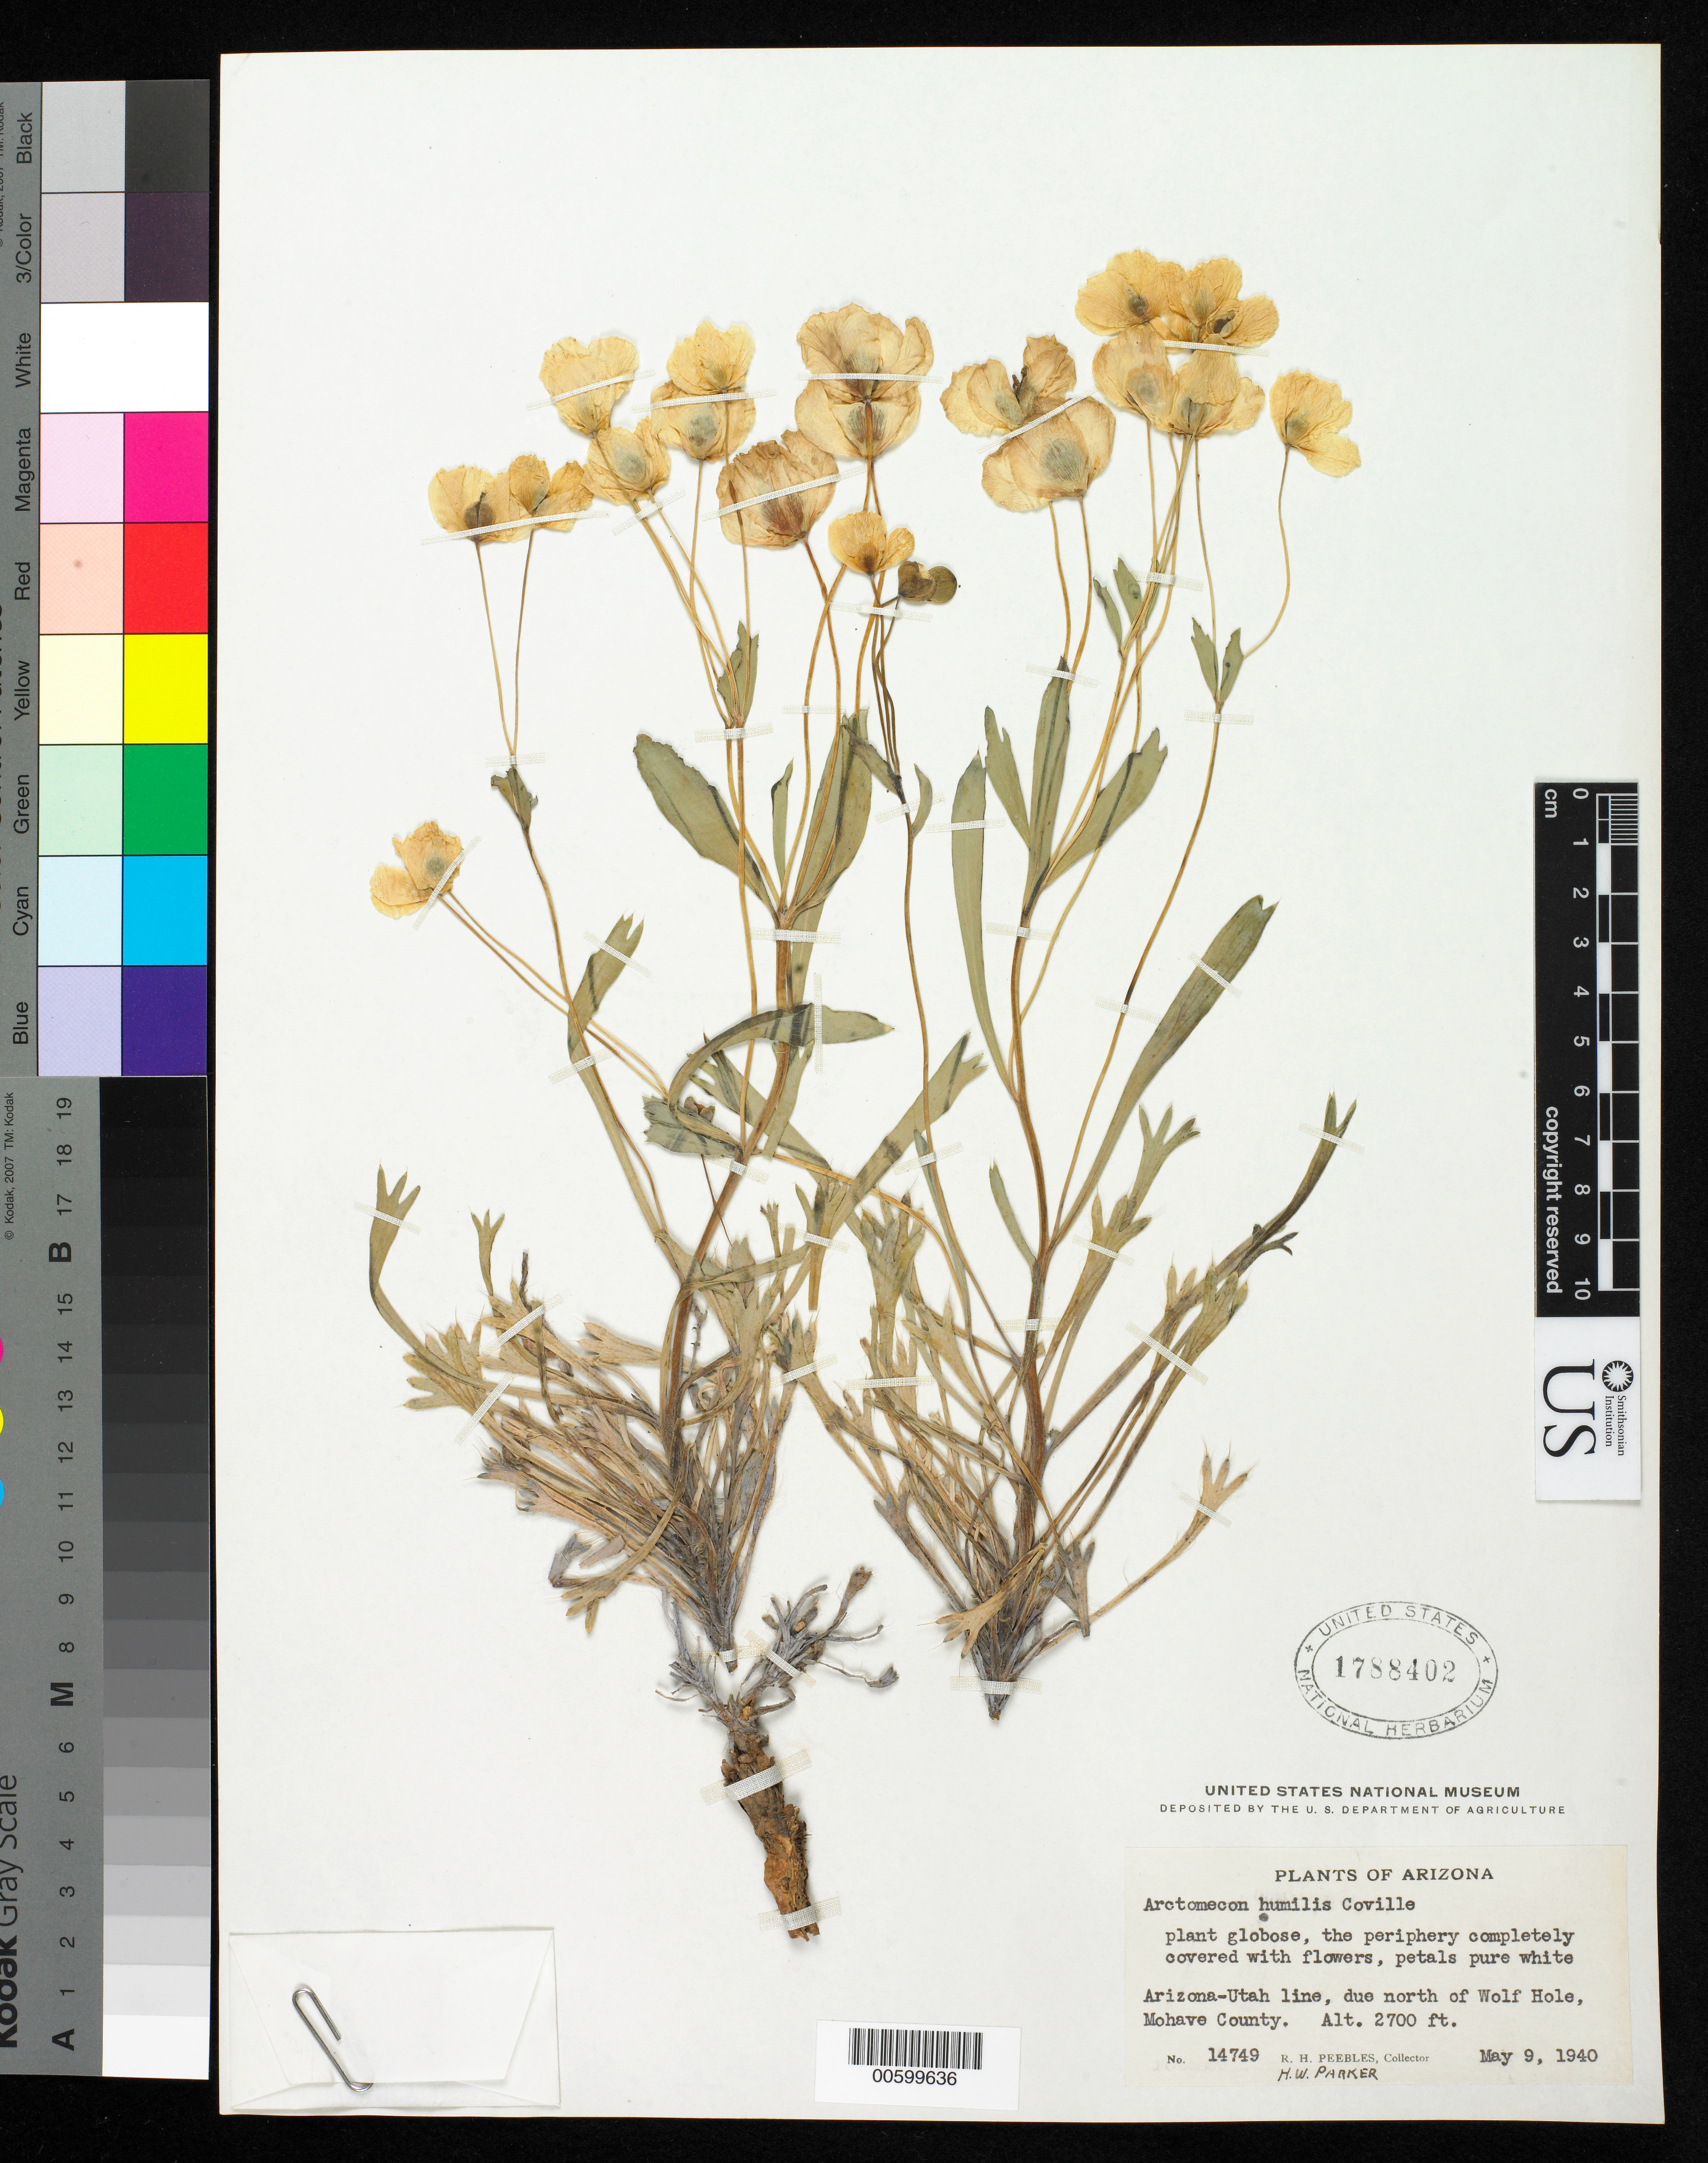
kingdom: Plantae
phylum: Tracheophyta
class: Magnoliopsida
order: Ranunculales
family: Papaveraceae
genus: Arctomecon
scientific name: Arctomecon humilis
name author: Coville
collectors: R. H. Peebles & H. W. Parker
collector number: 14749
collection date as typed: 09 May 1940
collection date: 1940-05-09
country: United States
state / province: Arizona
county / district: Mohave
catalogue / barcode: US 1788402